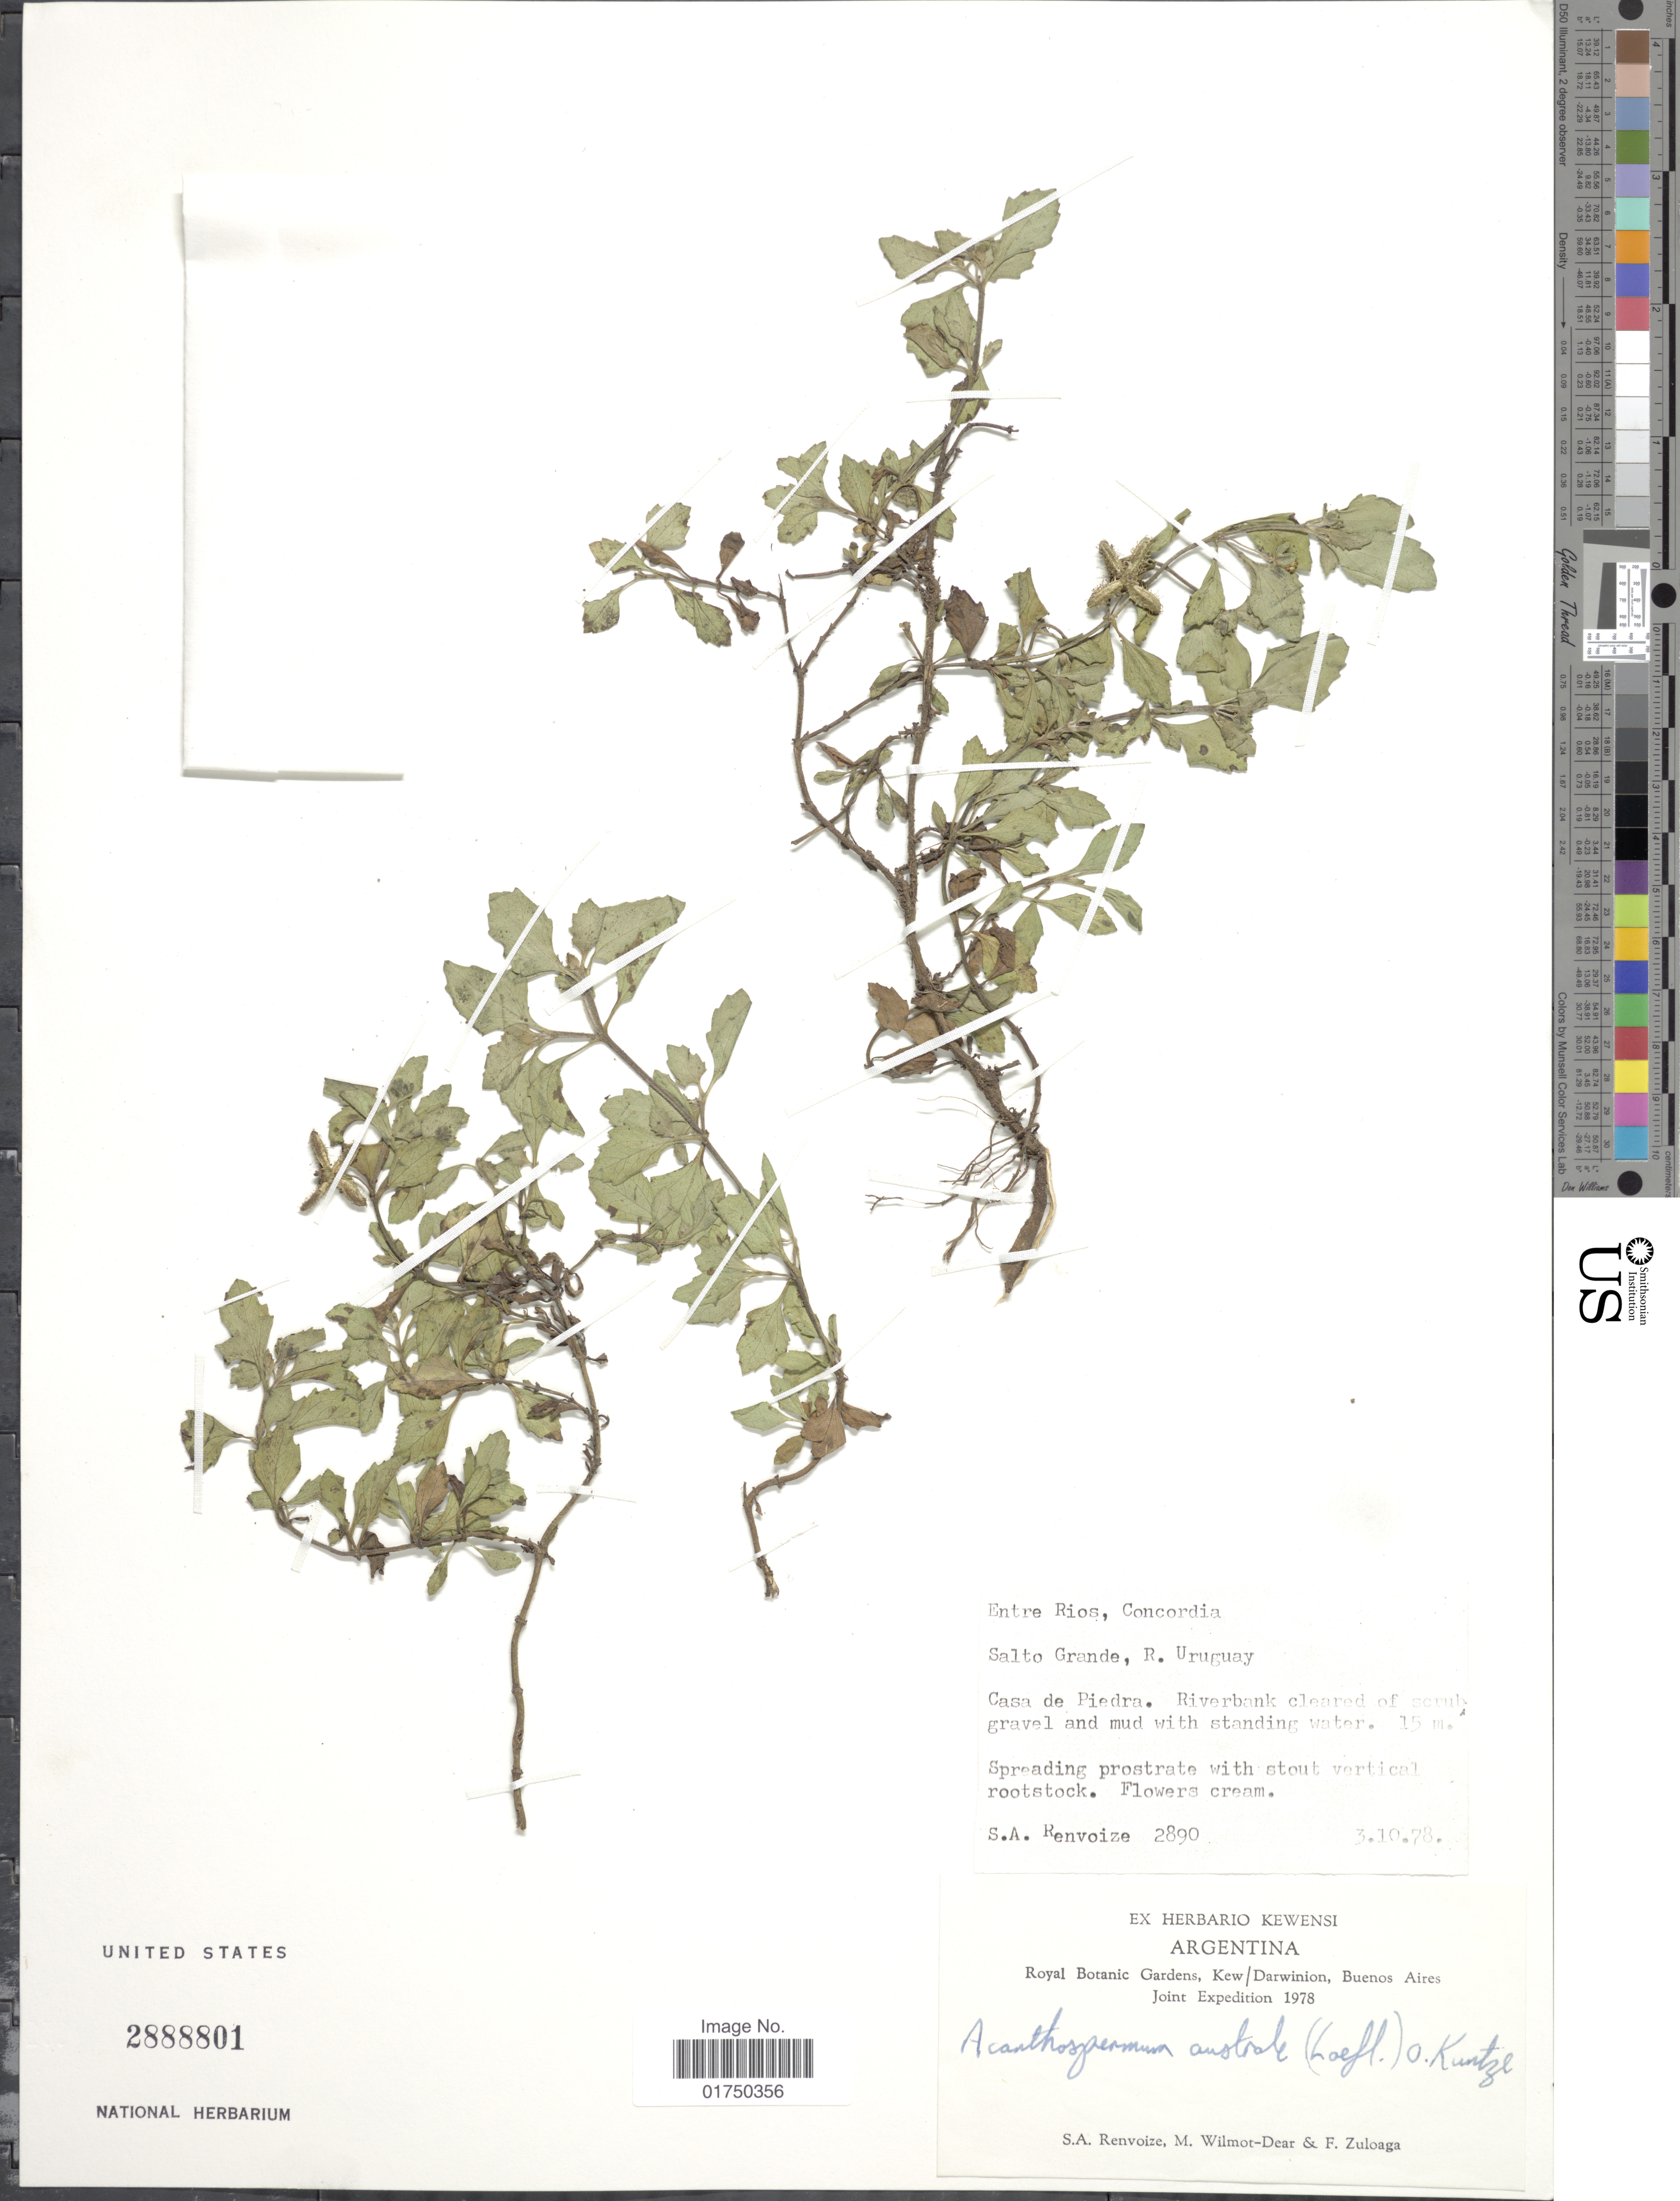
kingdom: Plantae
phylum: Tracheophyta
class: Magnoliopsida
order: Asterales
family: Asteraceae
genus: Acanthospermum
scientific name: Acanthospermum australe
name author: (Loefl.) Kuntze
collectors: S. A. Renvoize, M. Wilmot-Dear & F. Zuloaga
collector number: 2890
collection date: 1978-10-03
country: Argentina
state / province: Entre Rios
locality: Entre Rios, Concordia. Salto Grande, R. Uruguay. Casa de Piedra. Riverbank cleared of scrub gravel and mud with standing water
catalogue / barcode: US 2888801